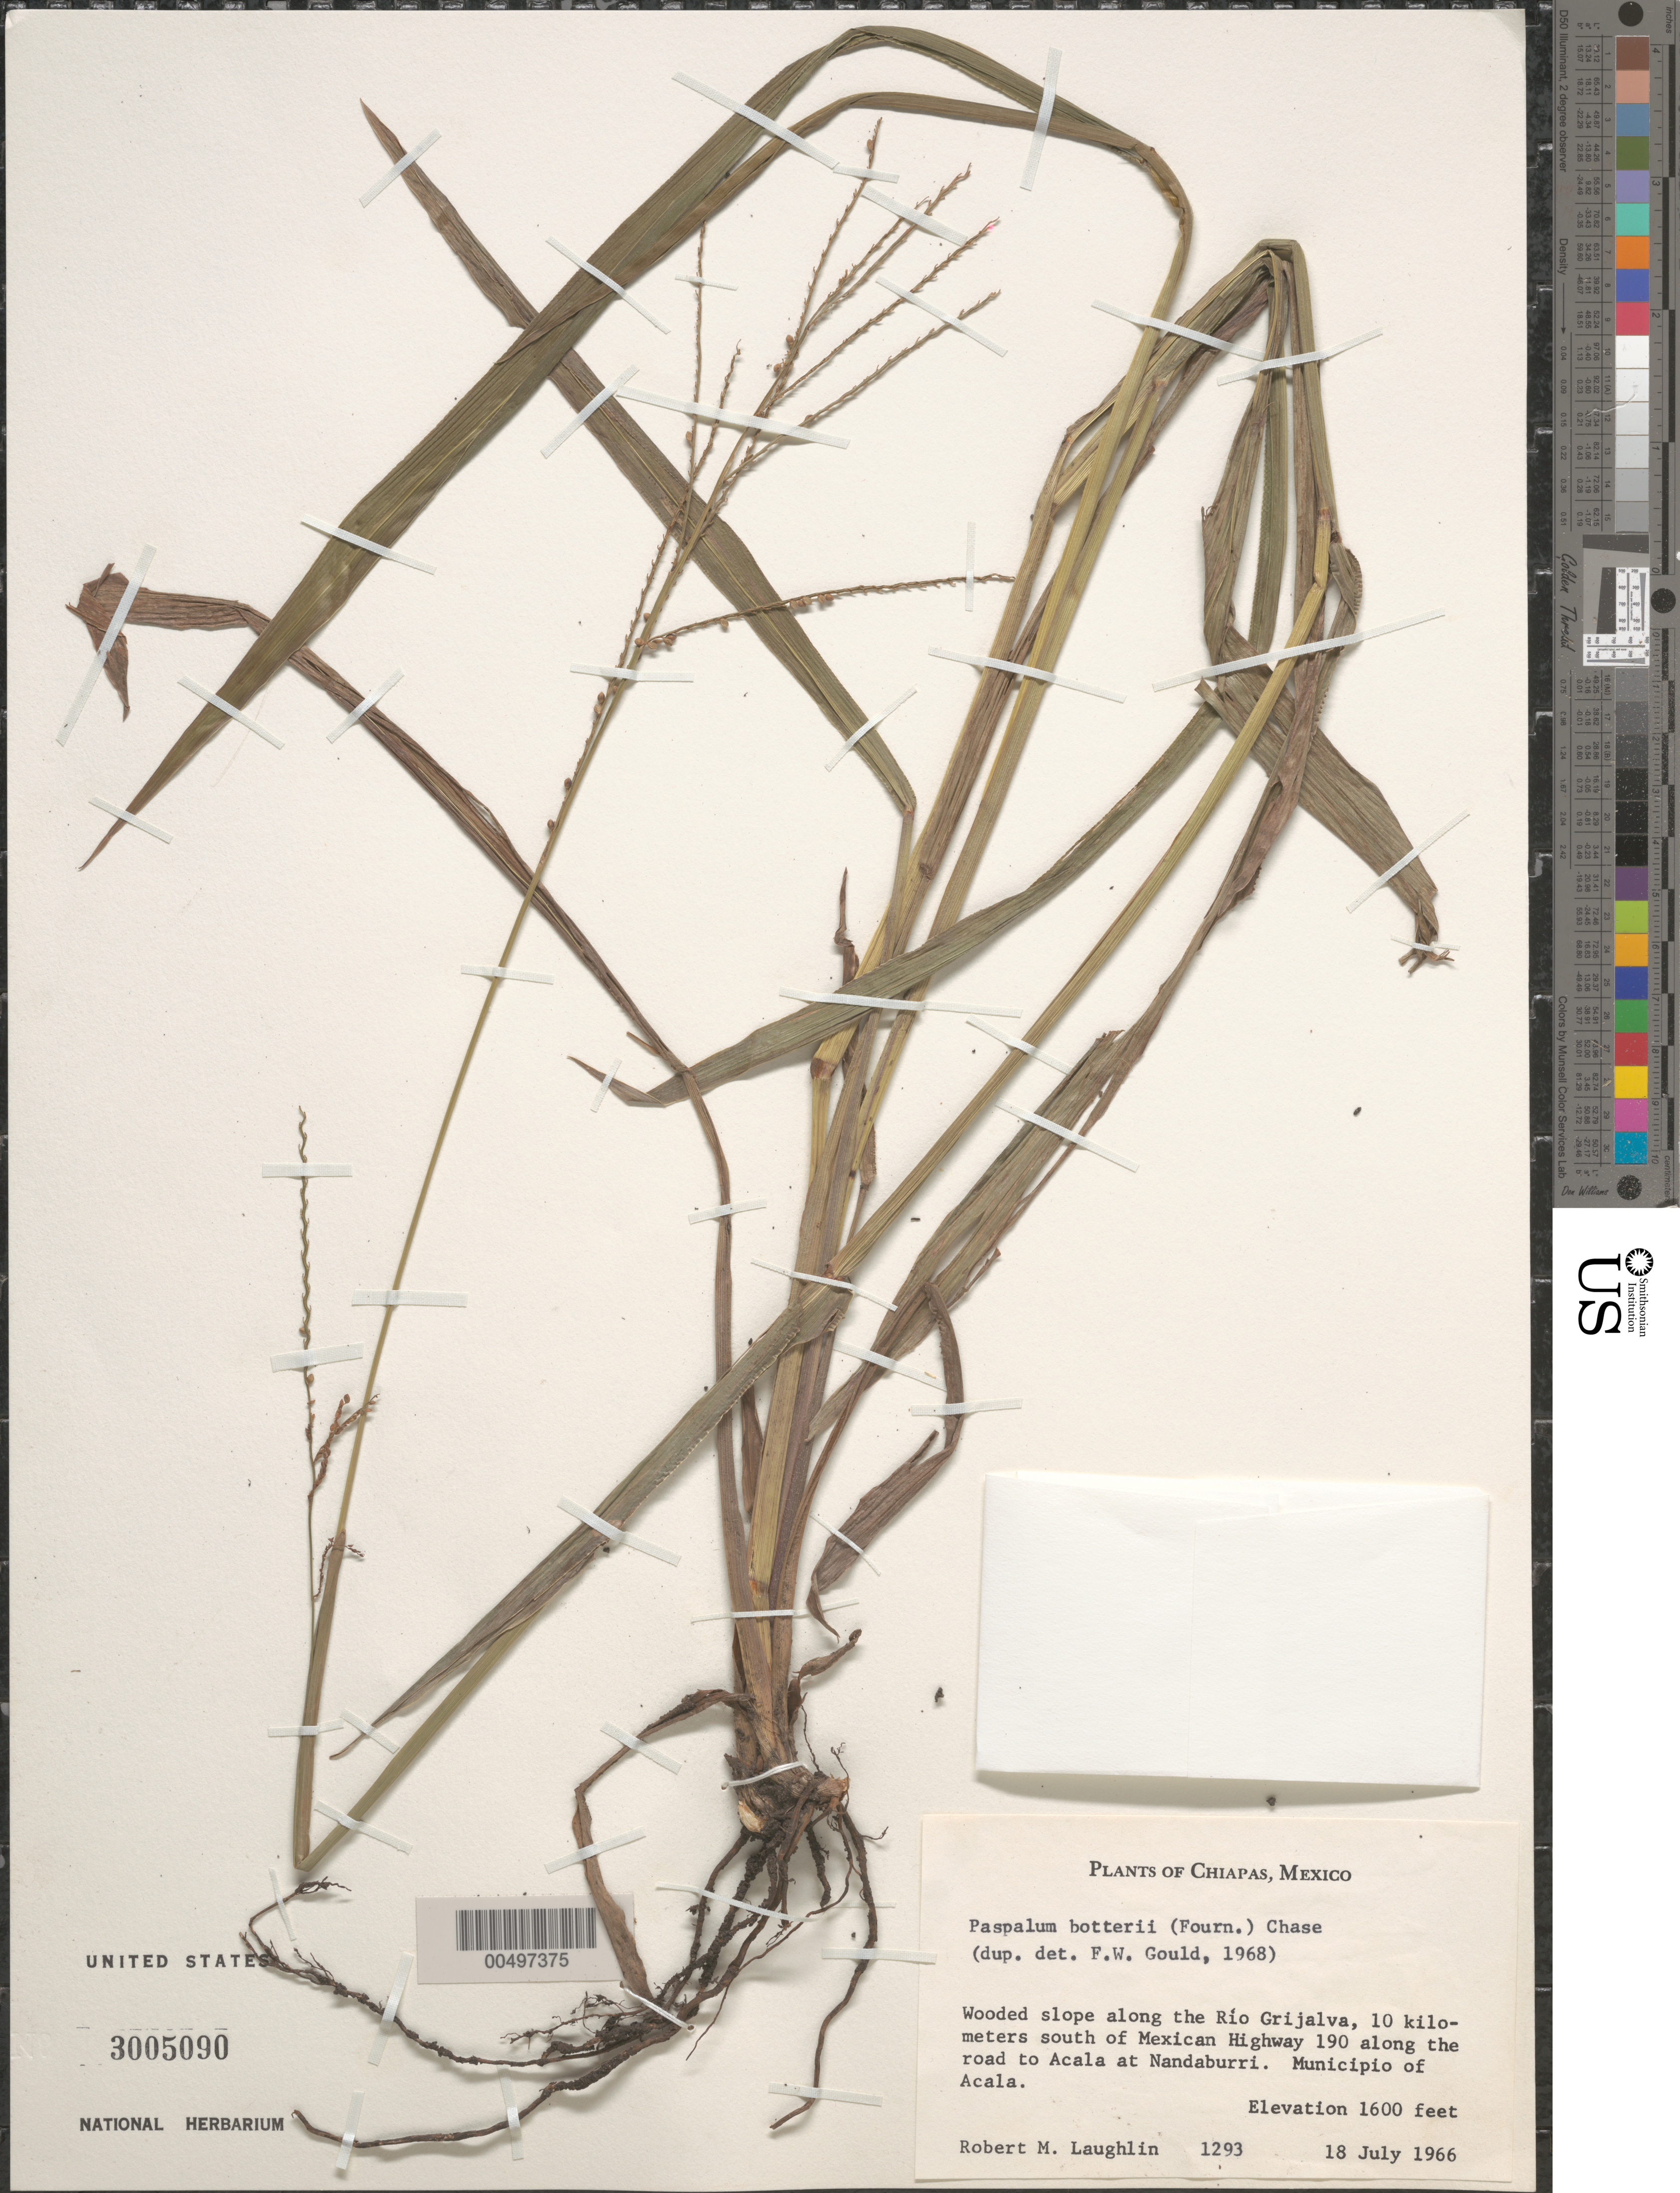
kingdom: Plantae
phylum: Tracheophyta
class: Liliopsida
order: Poales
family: Poaceae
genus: Paspalum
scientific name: Paspalum botteri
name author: (E. Fourn.) Chase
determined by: Gould, F. W.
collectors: R. M. Laughlin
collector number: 1293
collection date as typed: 18 Jul 1966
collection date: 1966-07-18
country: Mexico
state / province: Chiapas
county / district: Acala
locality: Along the R¡o Grijalva, 10 km S of Mexican Hwy 190 along the rd to Acala at Nandaburri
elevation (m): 488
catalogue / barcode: US 3005090